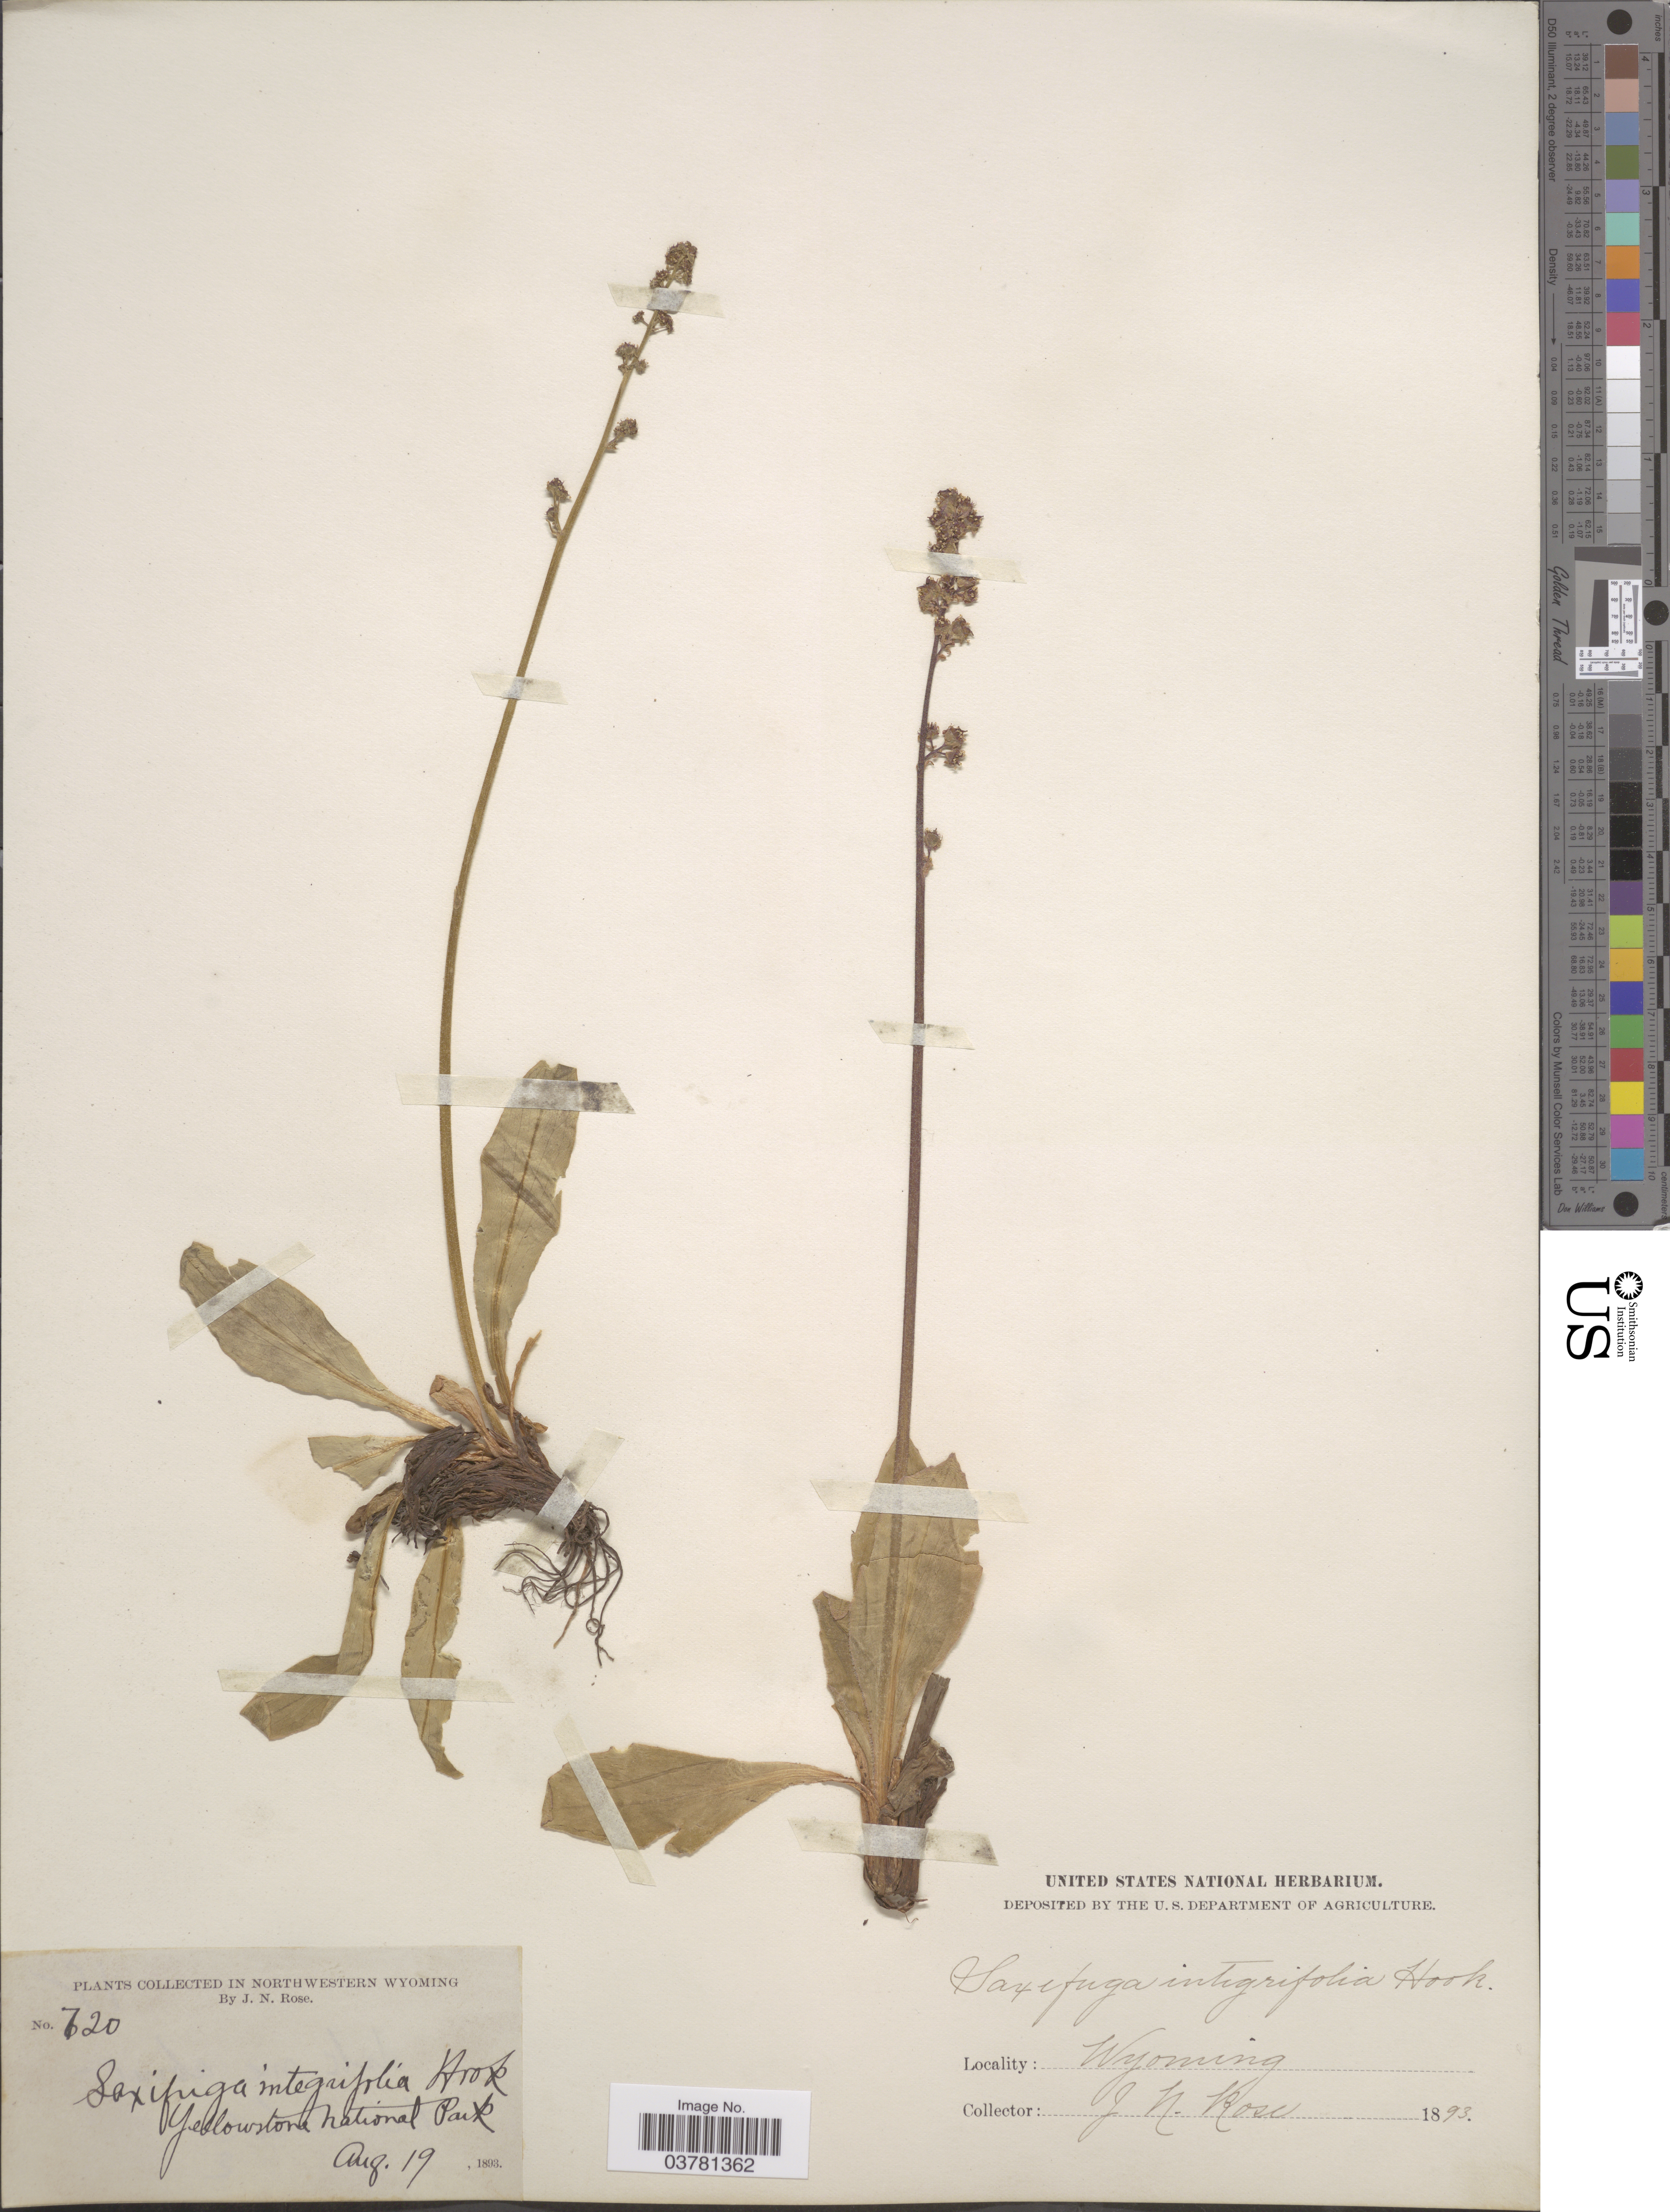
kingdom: Plantae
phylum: Tracheophyta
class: Magnoliopsida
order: Saxifragales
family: Saxifragaceae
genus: Micranthes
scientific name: Micranthes subapetala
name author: (E. Nelson) Small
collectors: J. N. Rose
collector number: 720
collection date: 1893-08-19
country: United States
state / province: Wyoming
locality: Northwestern Wyoming. Yellowstone National Park.